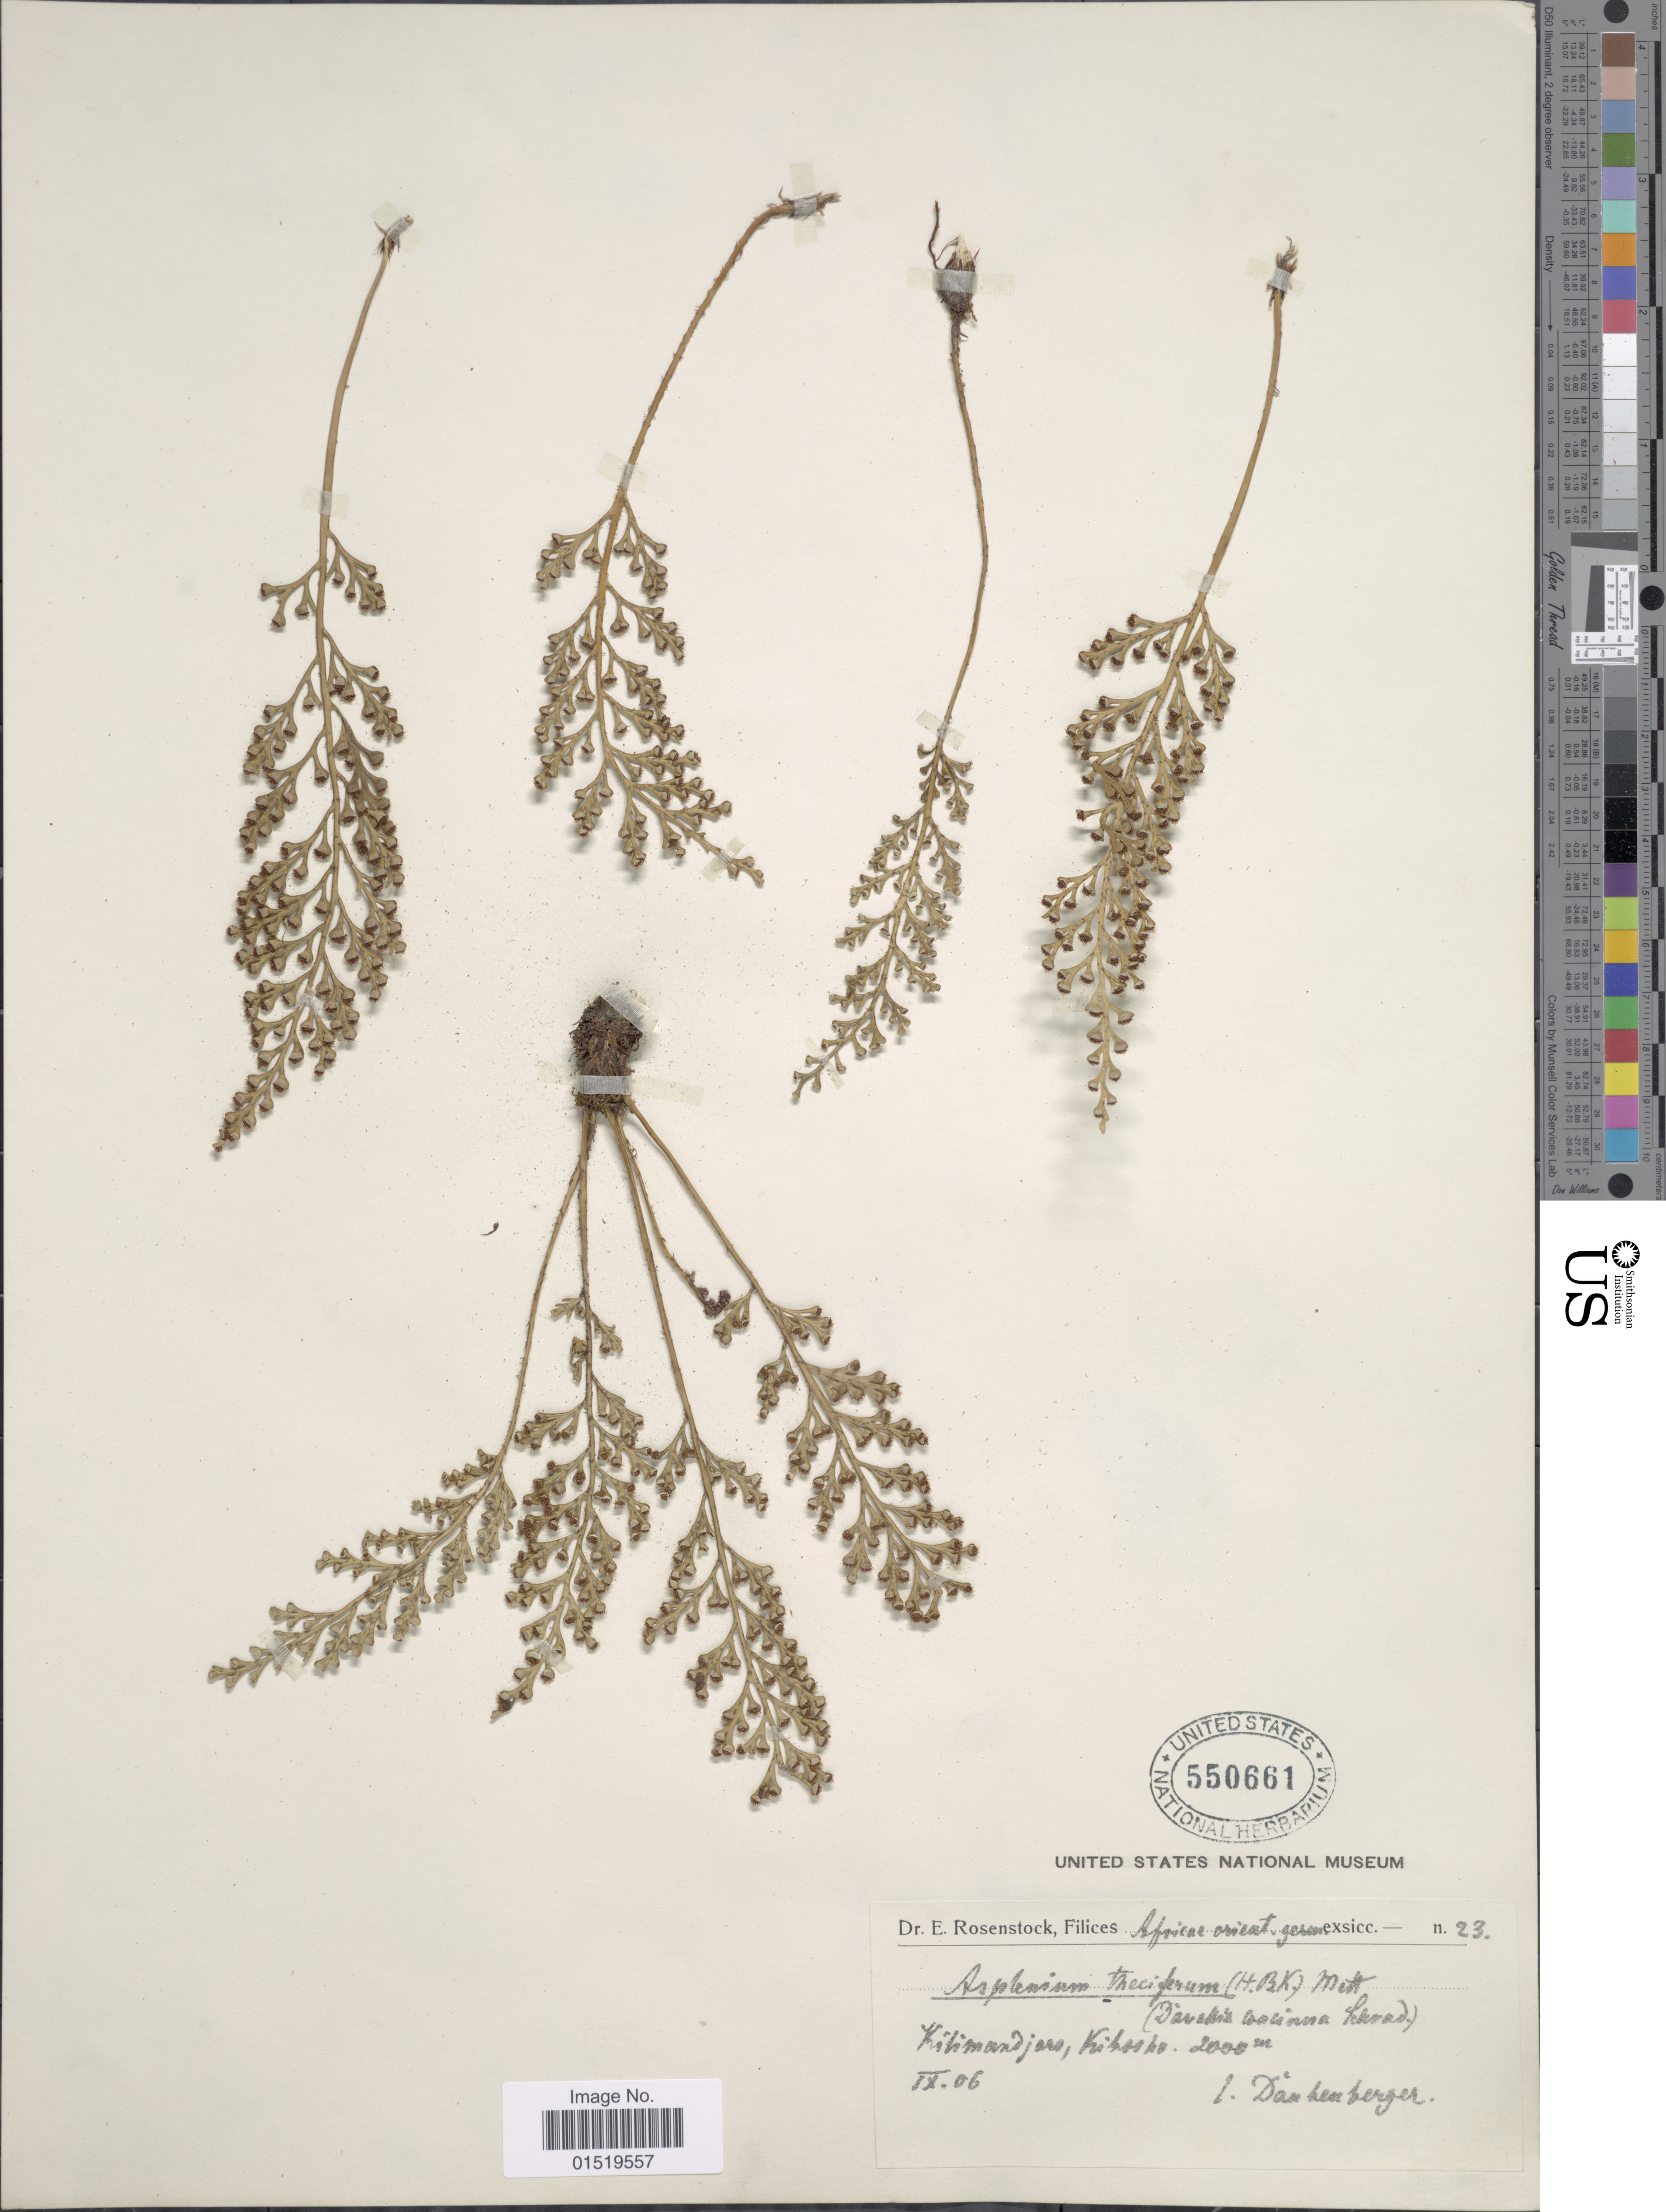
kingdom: Plantae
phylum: Tracheophyta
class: Polypodiopsida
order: Polypodiales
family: Aspleniaceae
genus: Asplenium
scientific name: Asplenium theciferum var. concinnum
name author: (Schrad.) Schelpe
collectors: P. Daubenberger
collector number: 23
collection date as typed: Transcribed d/m/y: /9/6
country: Tanzania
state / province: Kilimanjaro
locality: Kibosho.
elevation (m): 2000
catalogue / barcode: US 550661